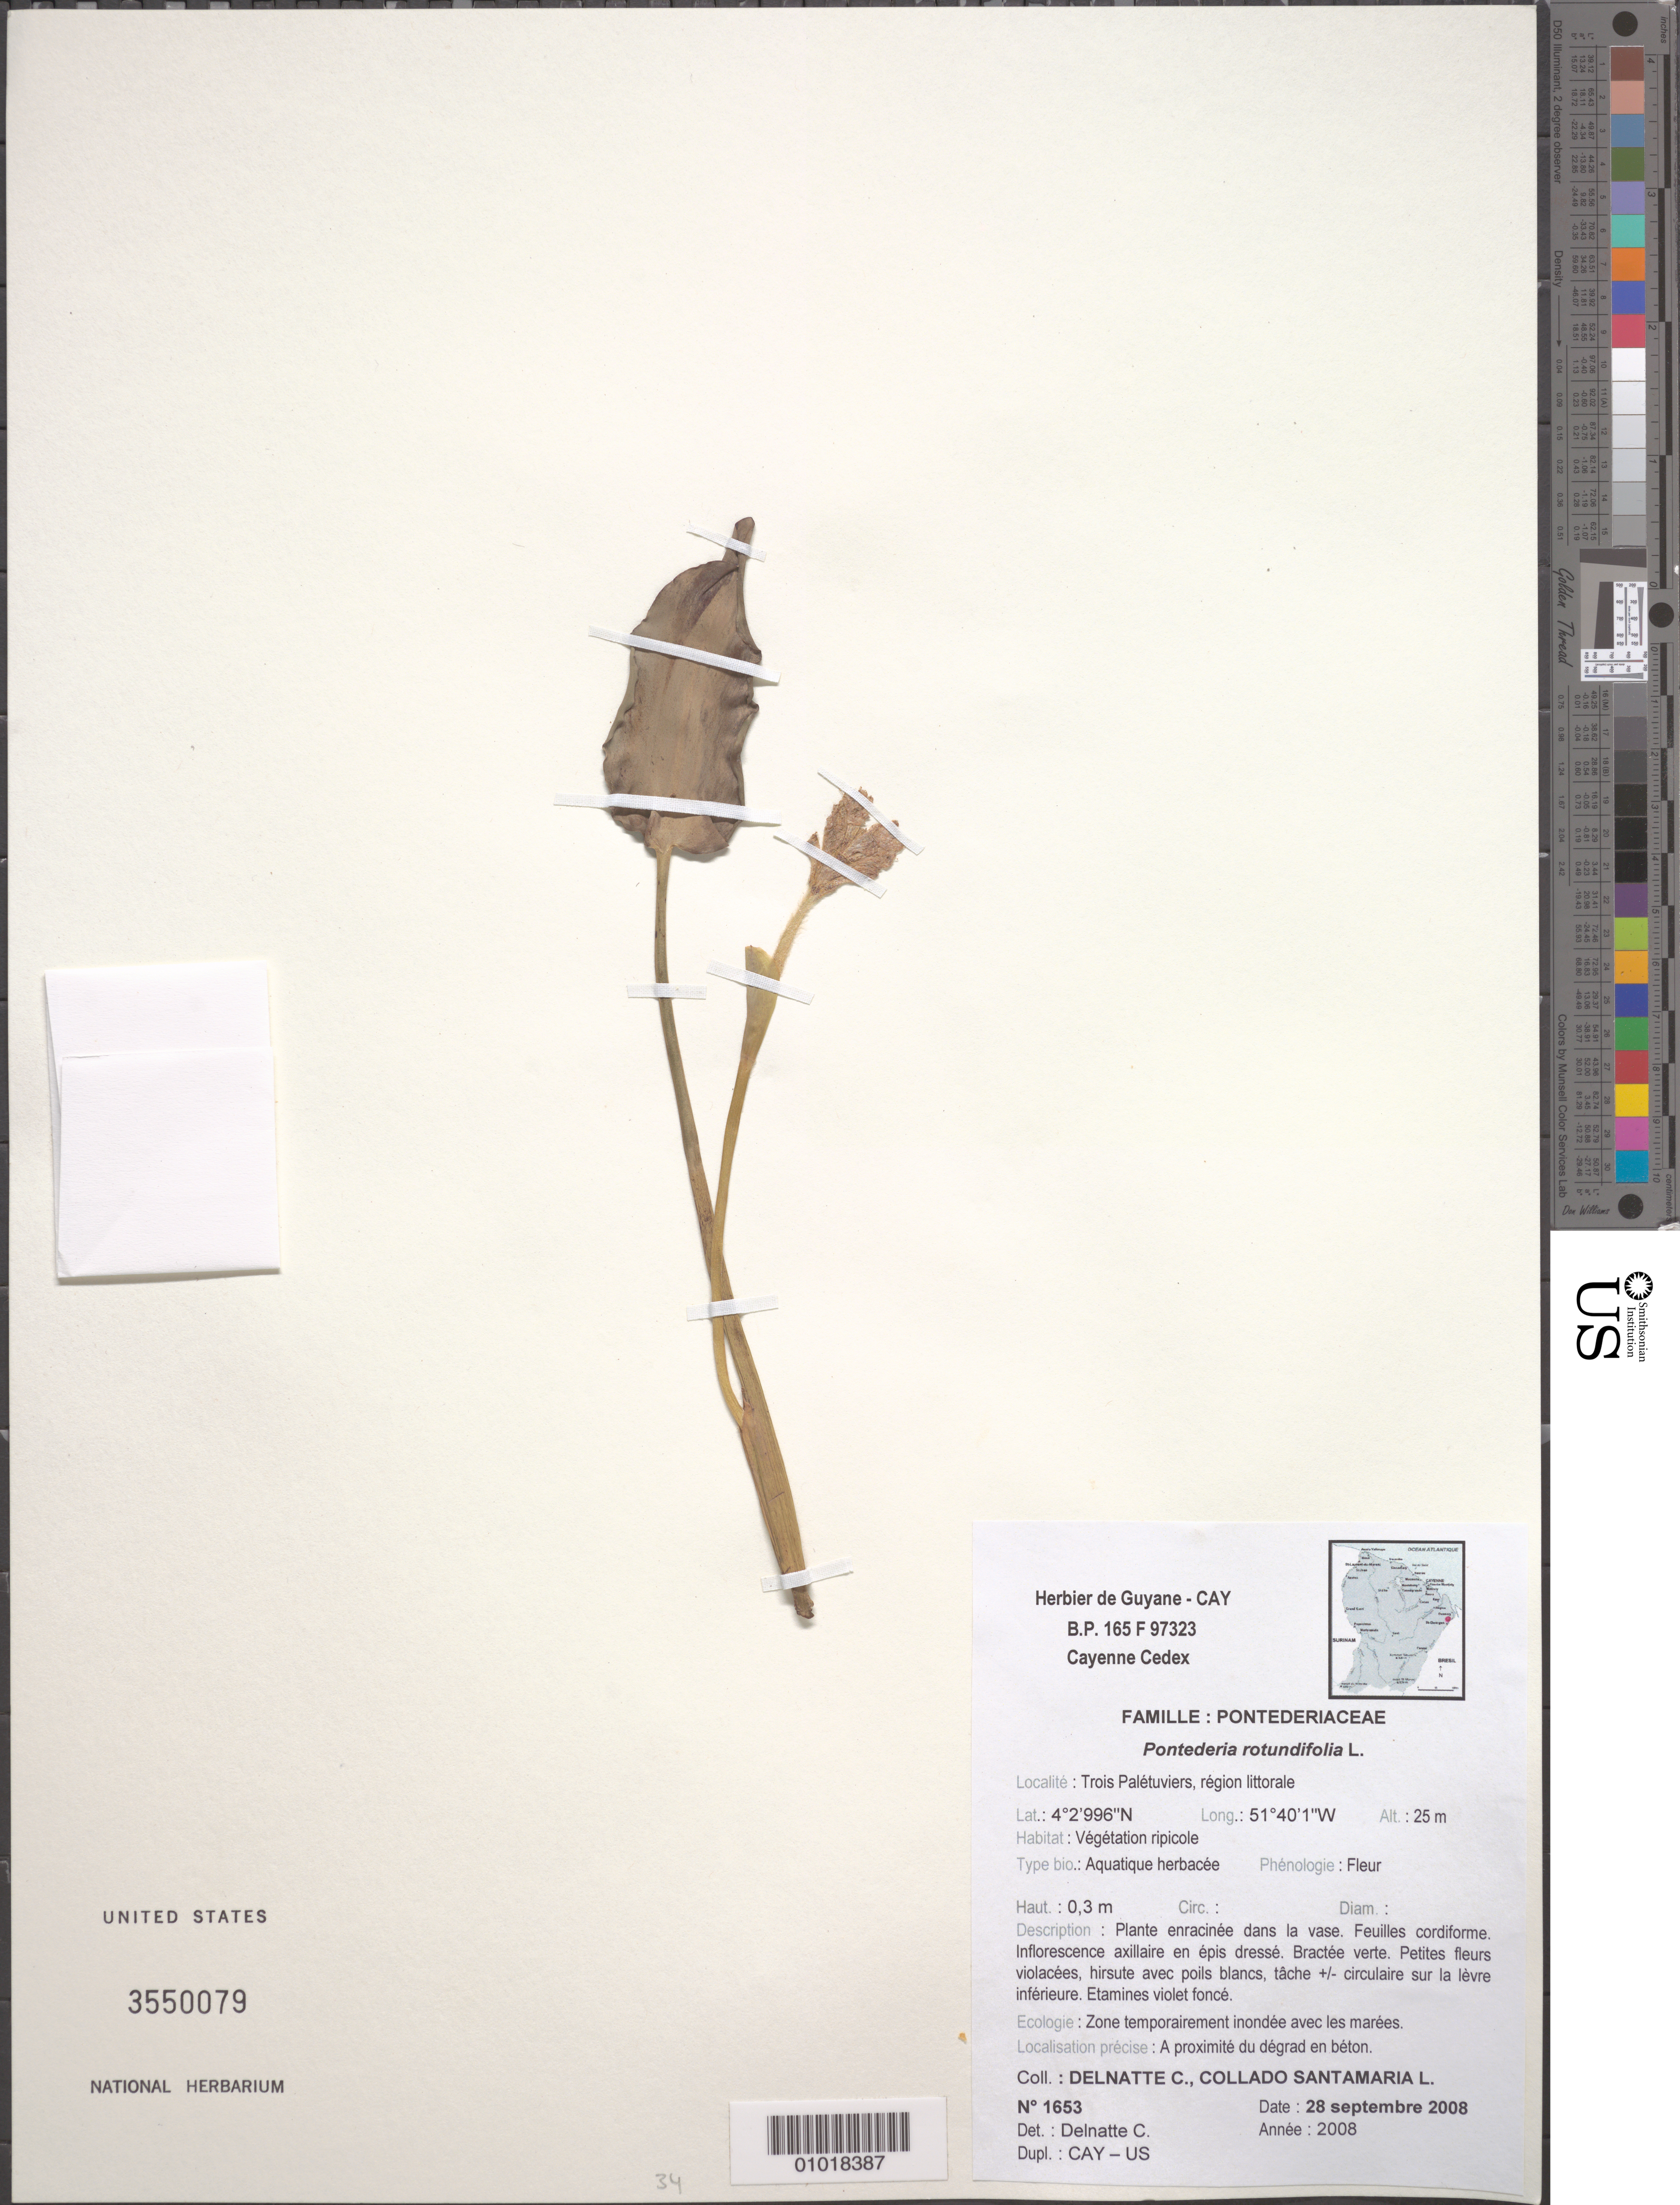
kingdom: Plantae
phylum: Tracheophyta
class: Liliopsida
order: Commelinales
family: Pontederiaceae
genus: Pontederia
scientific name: Pontederia rotundifolia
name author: L. f.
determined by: Delnatte, C.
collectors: C. Delnatte & L. Collado Santamaria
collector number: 1653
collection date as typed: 28-Sep-08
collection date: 2008-09-28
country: French Guiana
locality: Trois Palétuviers, region littorale, a proximite du degrad en beton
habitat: Zone temporairement inondee avec les marees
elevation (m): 25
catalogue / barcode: US 3550079